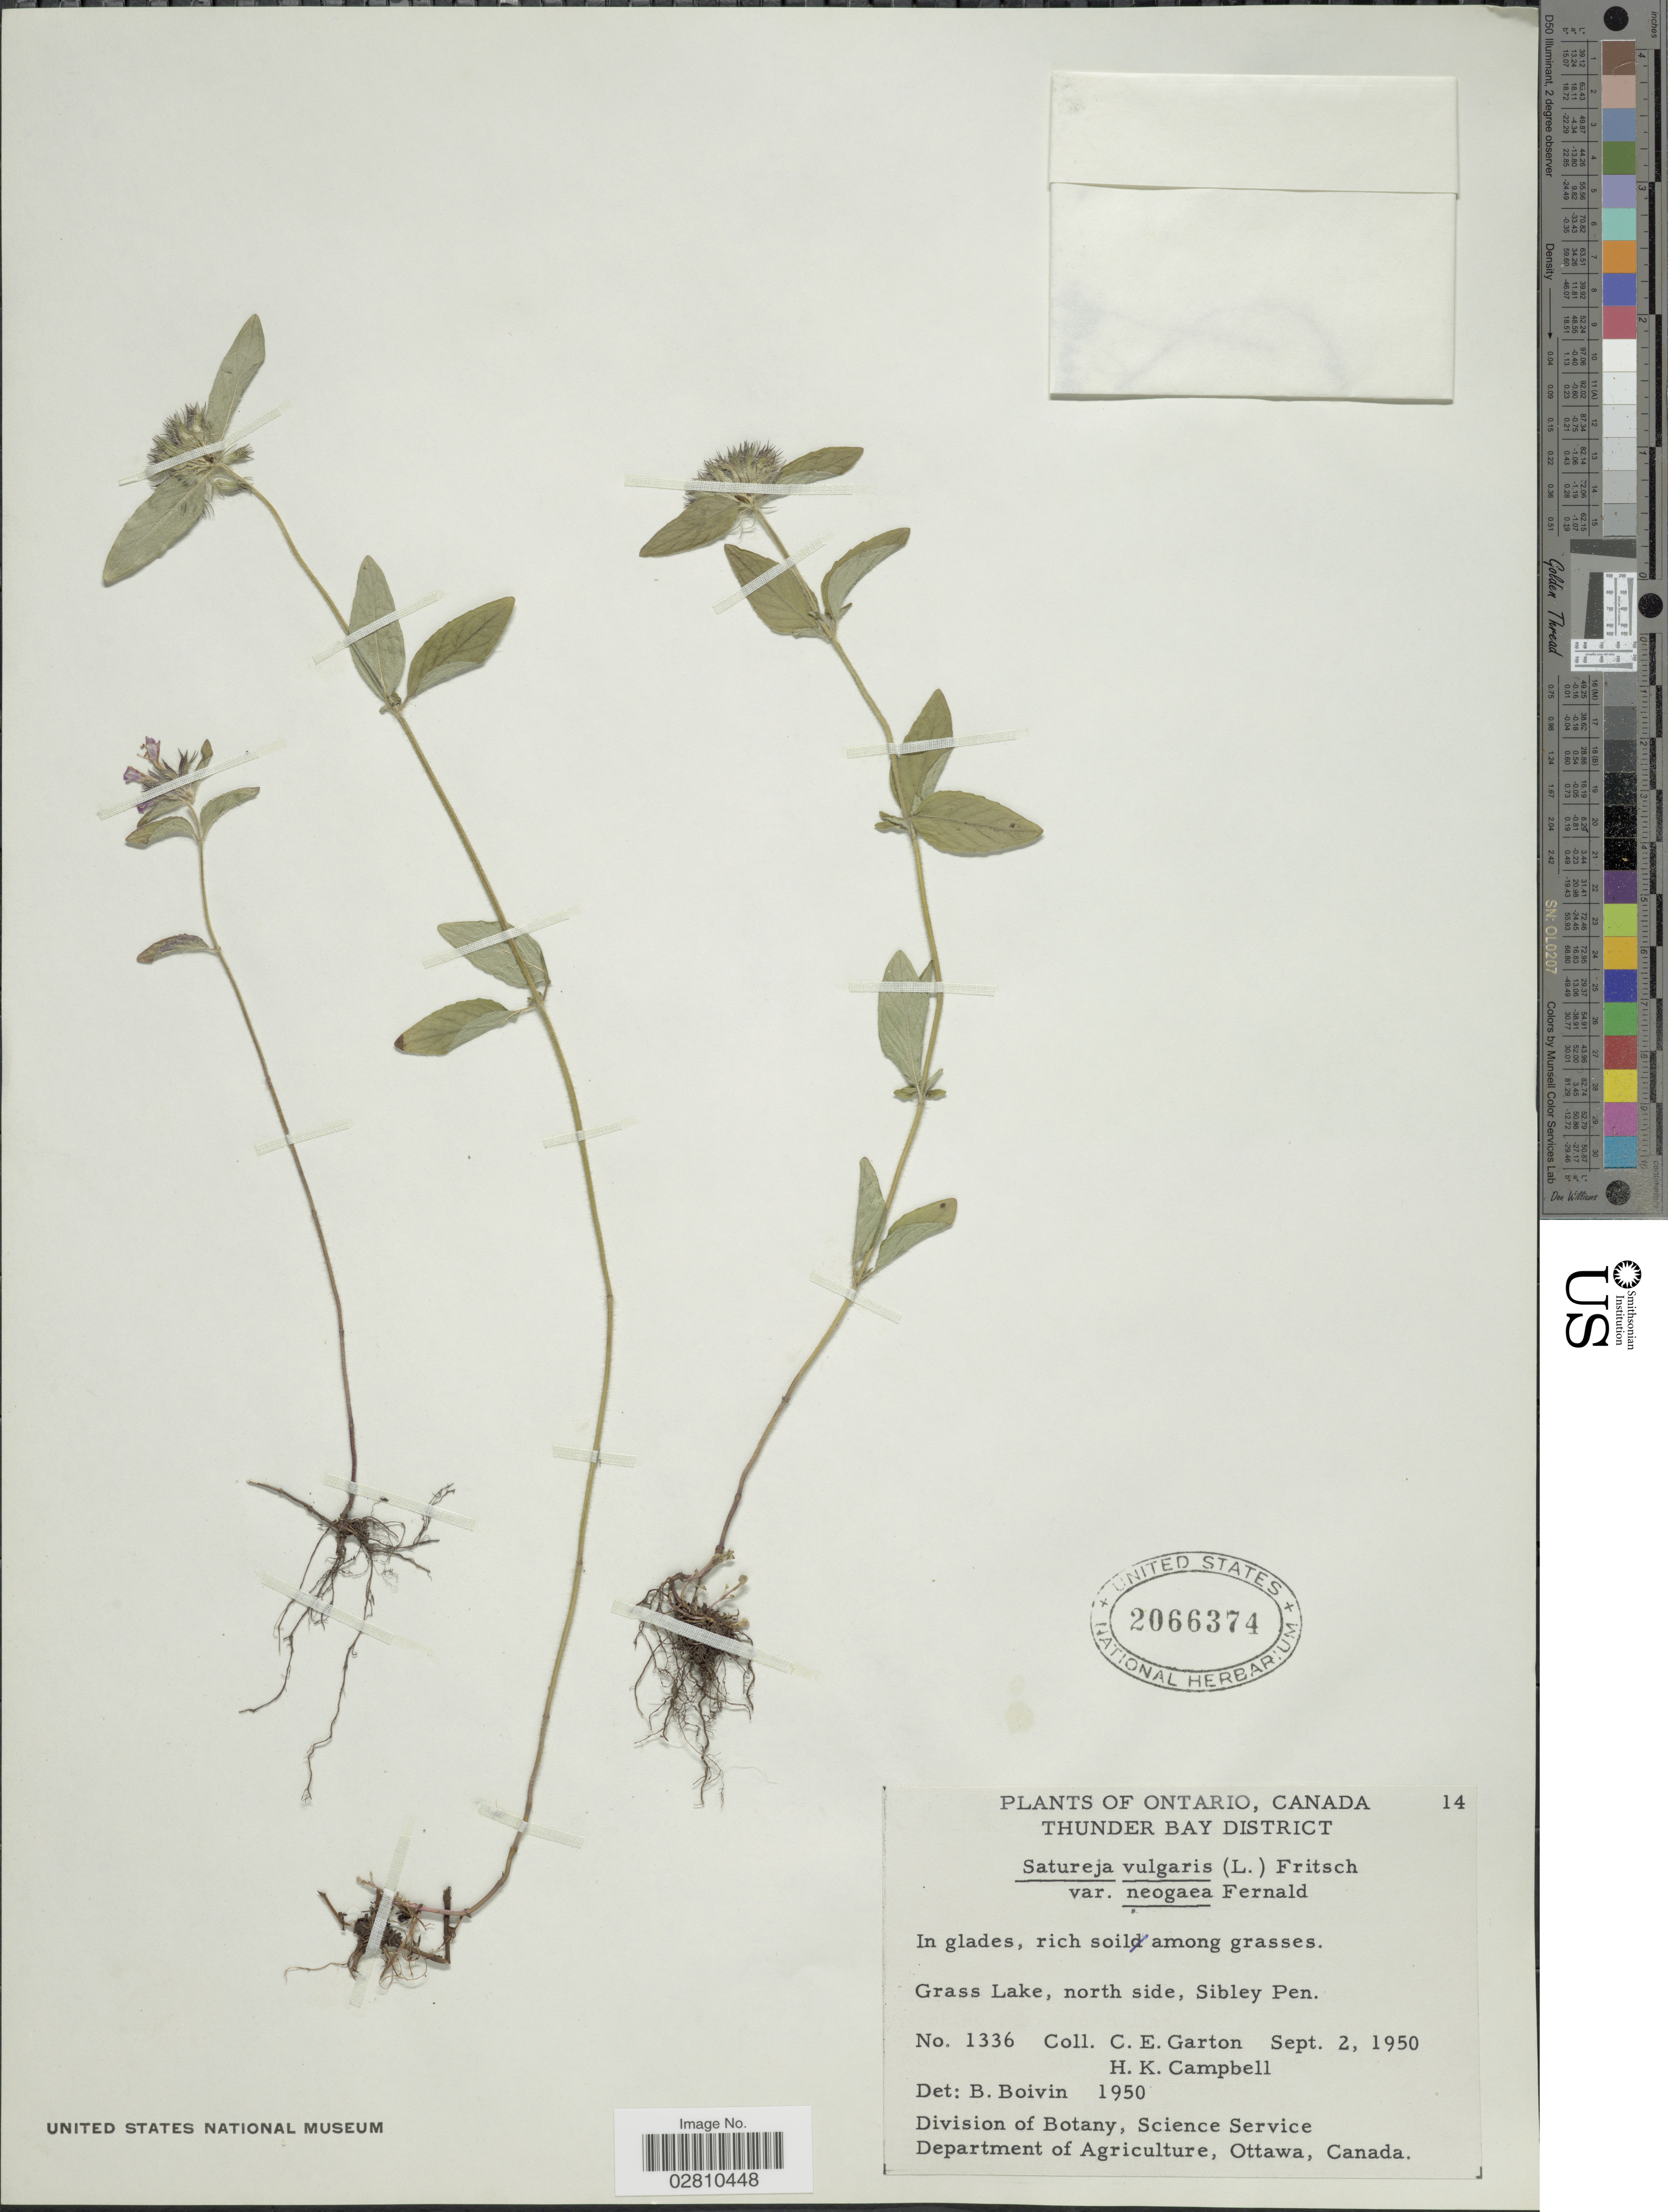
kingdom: Plantae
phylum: Tracheophyta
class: Magnoliopsida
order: Lamiales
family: Lamiaceae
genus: Clinopodium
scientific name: Clinopodium vulgare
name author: L.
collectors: C. E. Garton & H. K. Campbell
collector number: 1336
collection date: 1950-09-02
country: Canada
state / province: Ontario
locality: Thunder Bay District. Grass Lake, north side, Sibley Pen.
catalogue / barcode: US 2066374